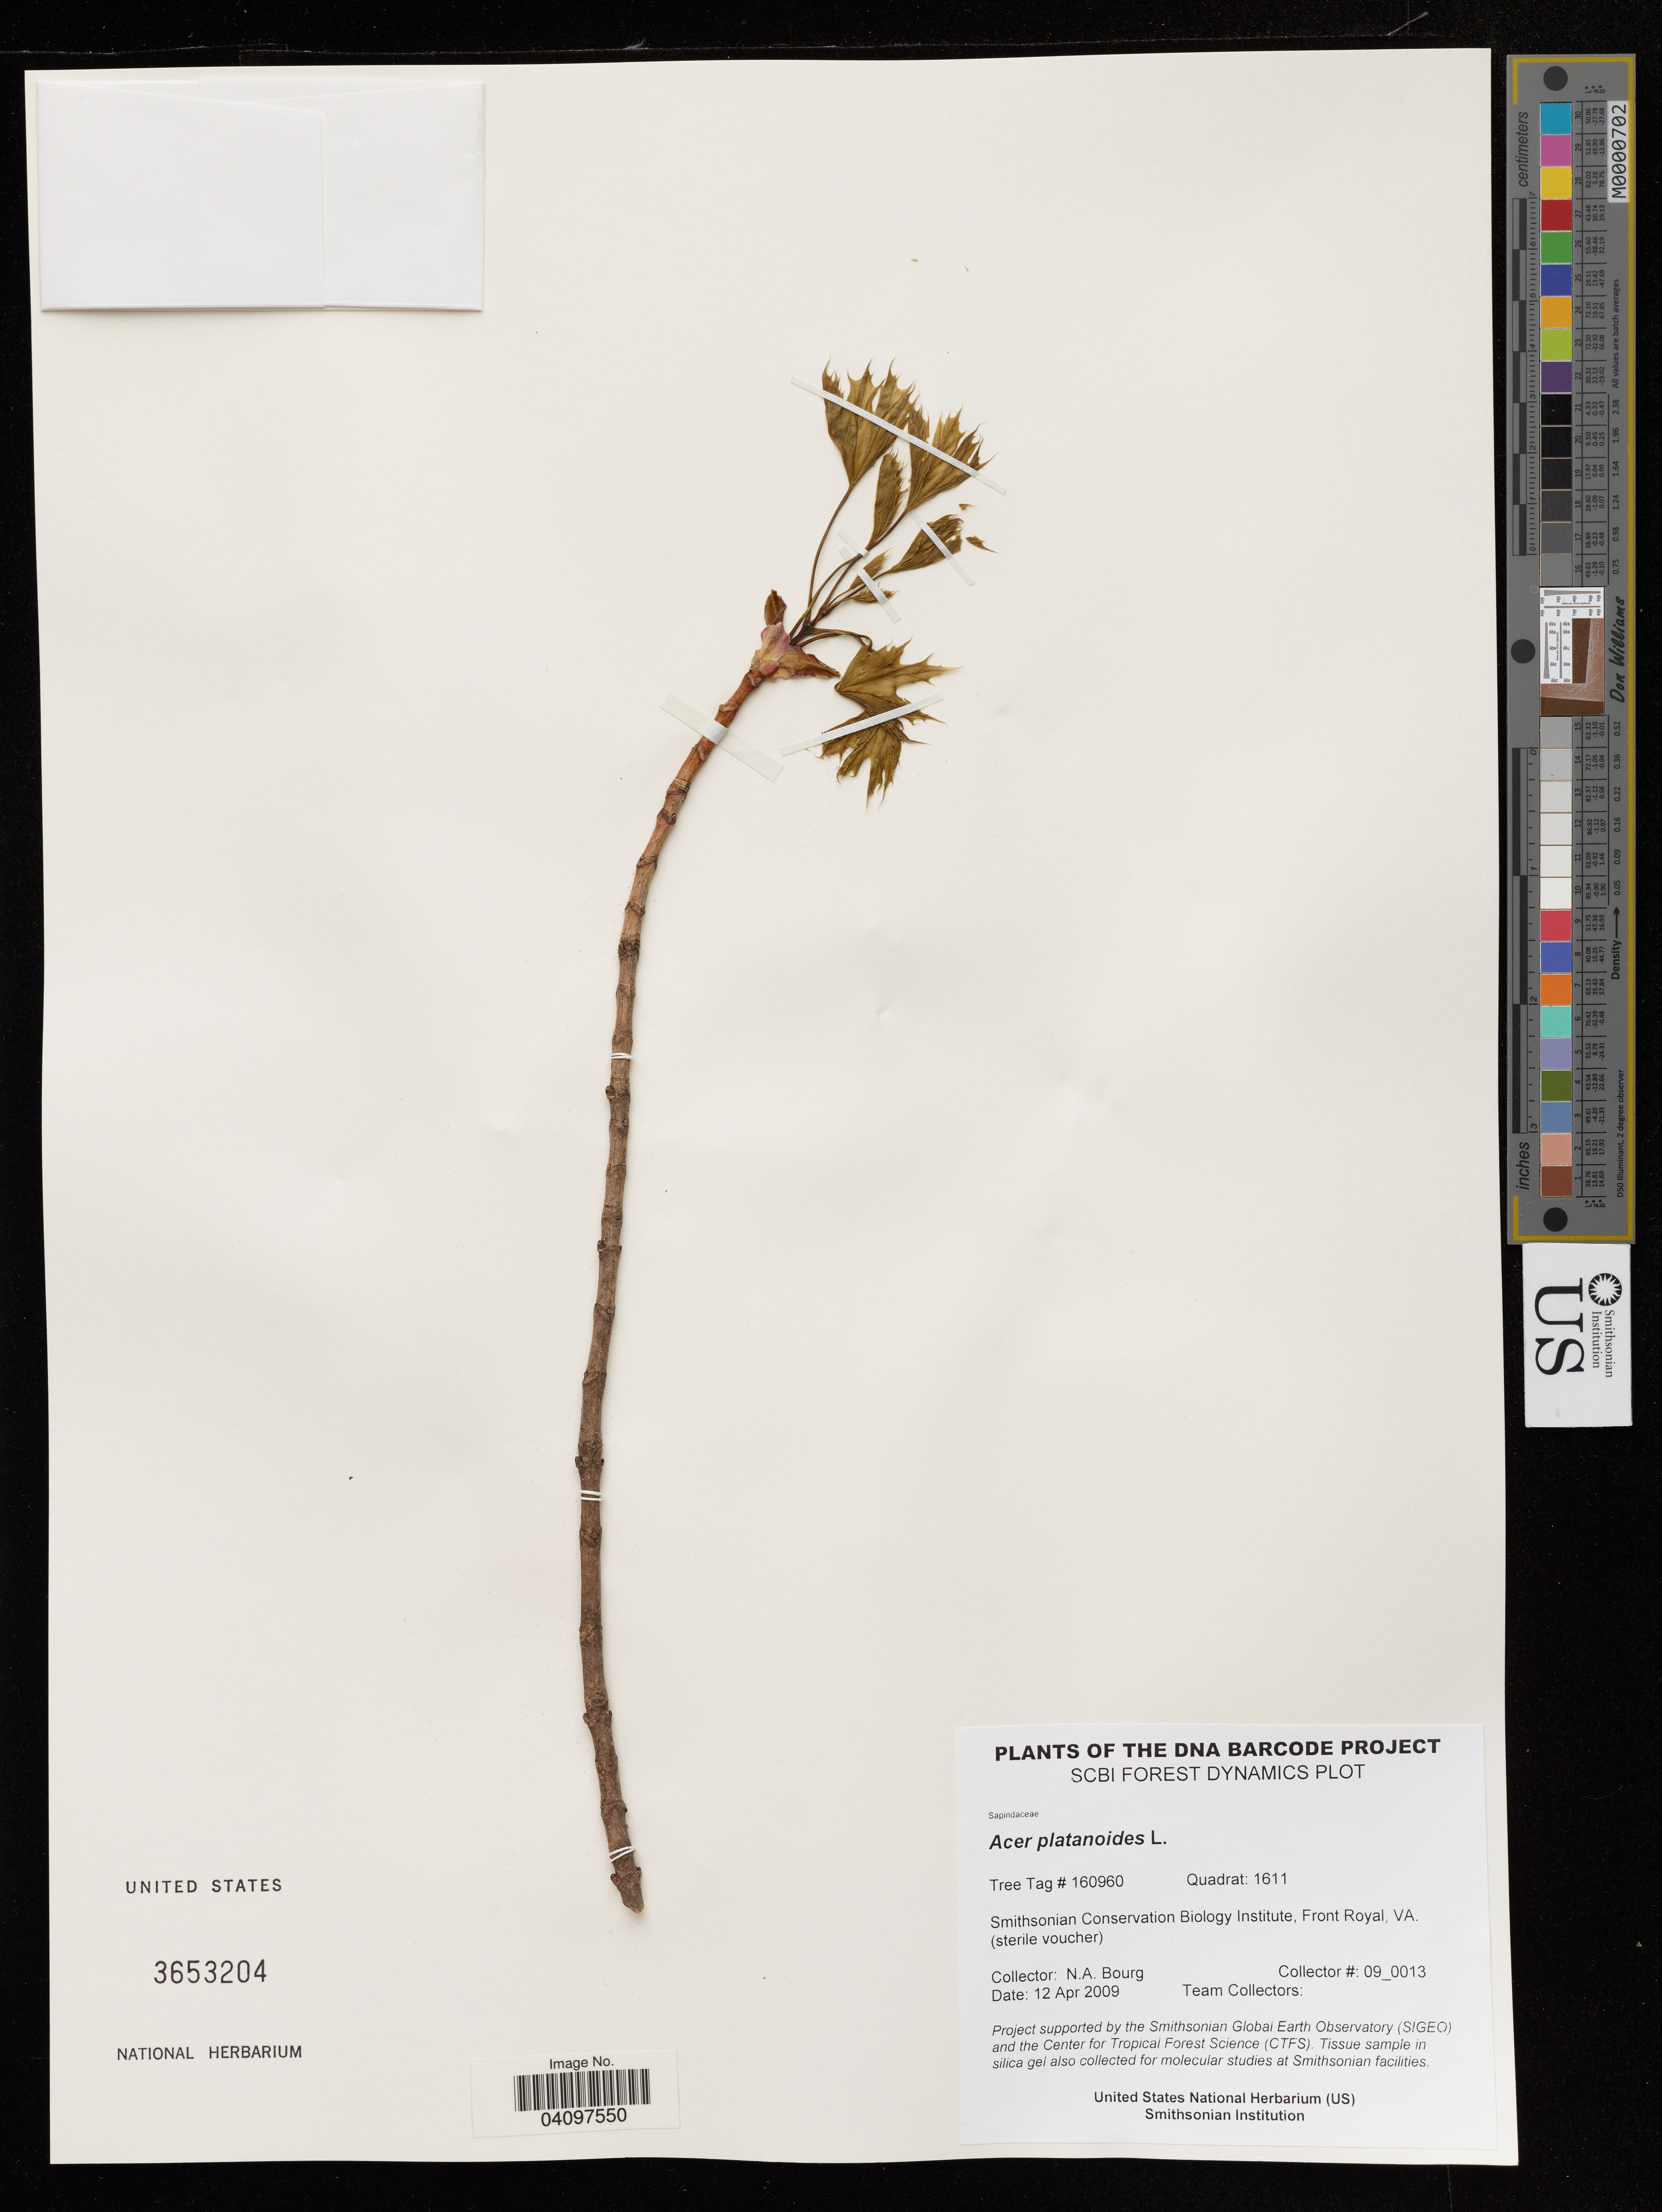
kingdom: Plantae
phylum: Tracheophyta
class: Magnoliopsida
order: Sapindales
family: Sapindaceae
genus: Acer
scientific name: Acer platanoides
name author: L.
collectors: N. A. Bourg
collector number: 09_0013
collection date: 2009-04-12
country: United States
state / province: Virginia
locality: Smithsonian Conservation Biology Institute, Front Royal.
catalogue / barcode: US 3653204